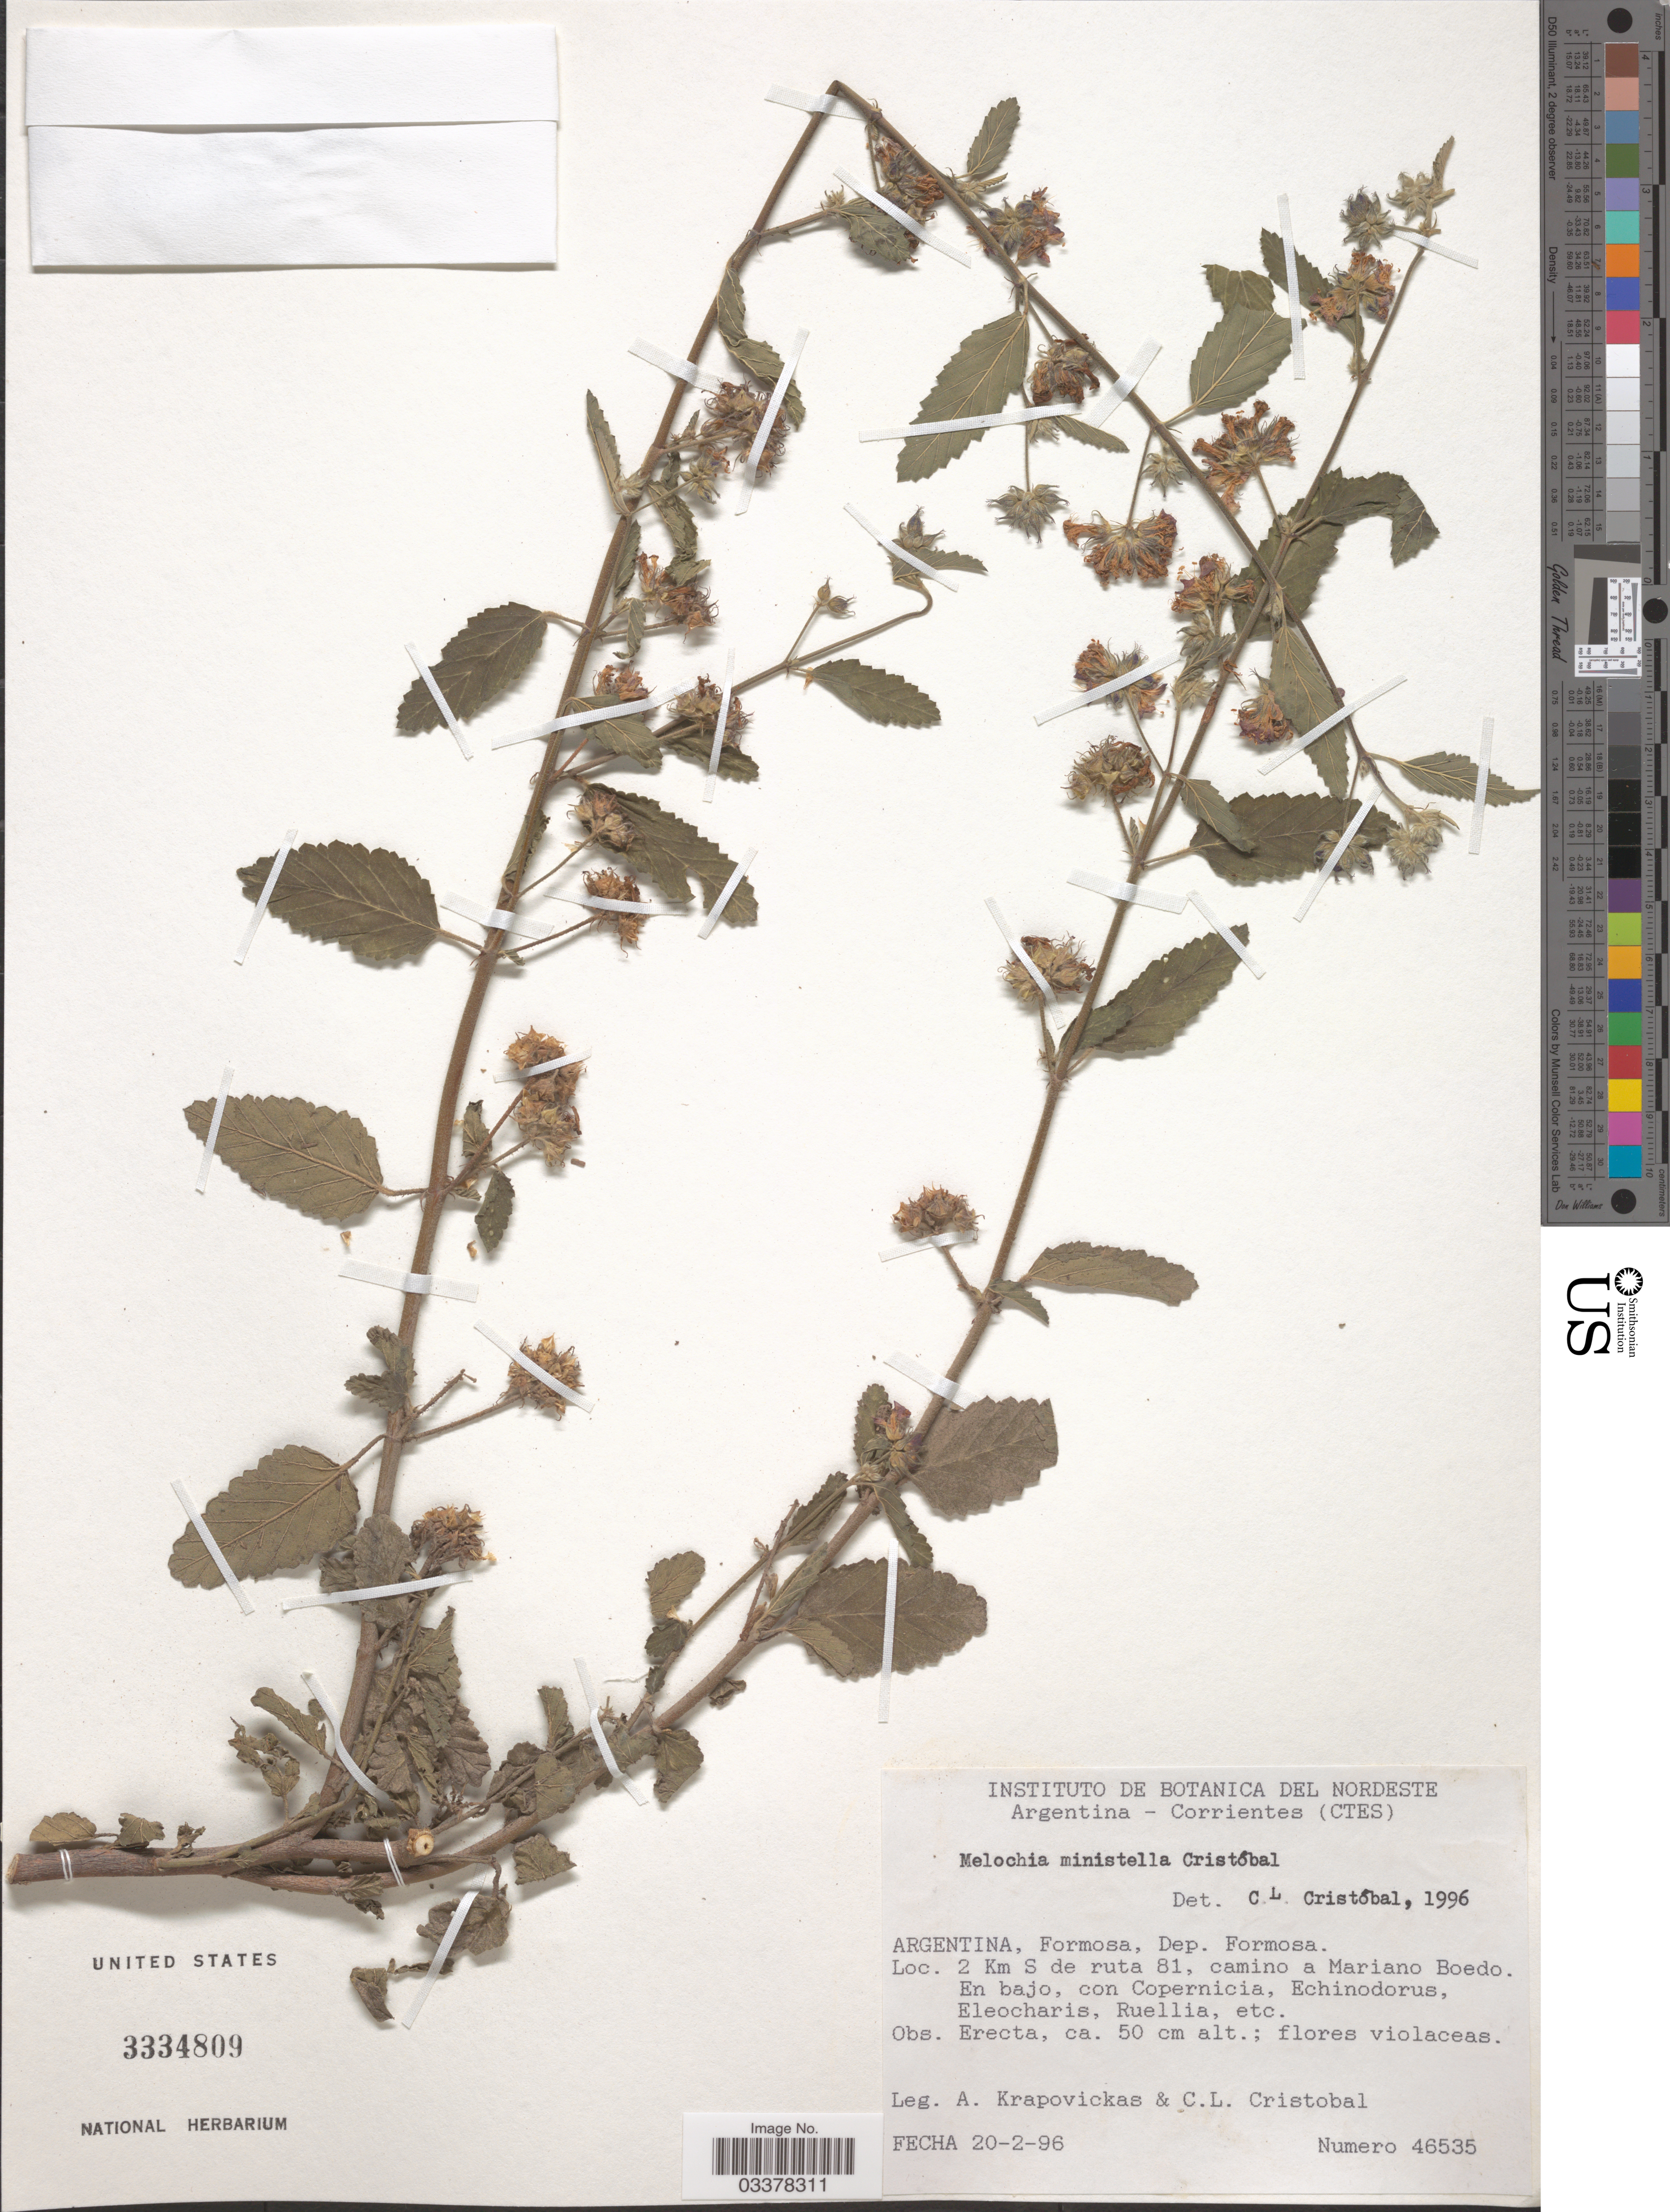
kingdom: Plantae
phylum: Tracheophyta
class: Magnoliopsida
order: Malvales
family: Malvaceae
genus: Melochia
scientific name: Melochia ministella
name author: Cristóbal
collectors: A. Krapovickas & C. L. Cristóbal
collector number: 46535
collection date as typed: Transcribed d/m/y: 20/2/96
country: Argentina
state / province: Formosa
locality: Dep. Formosa. 2 Km S de ruta 81, camino a Mariano Boedo.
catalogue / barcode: US 3334809